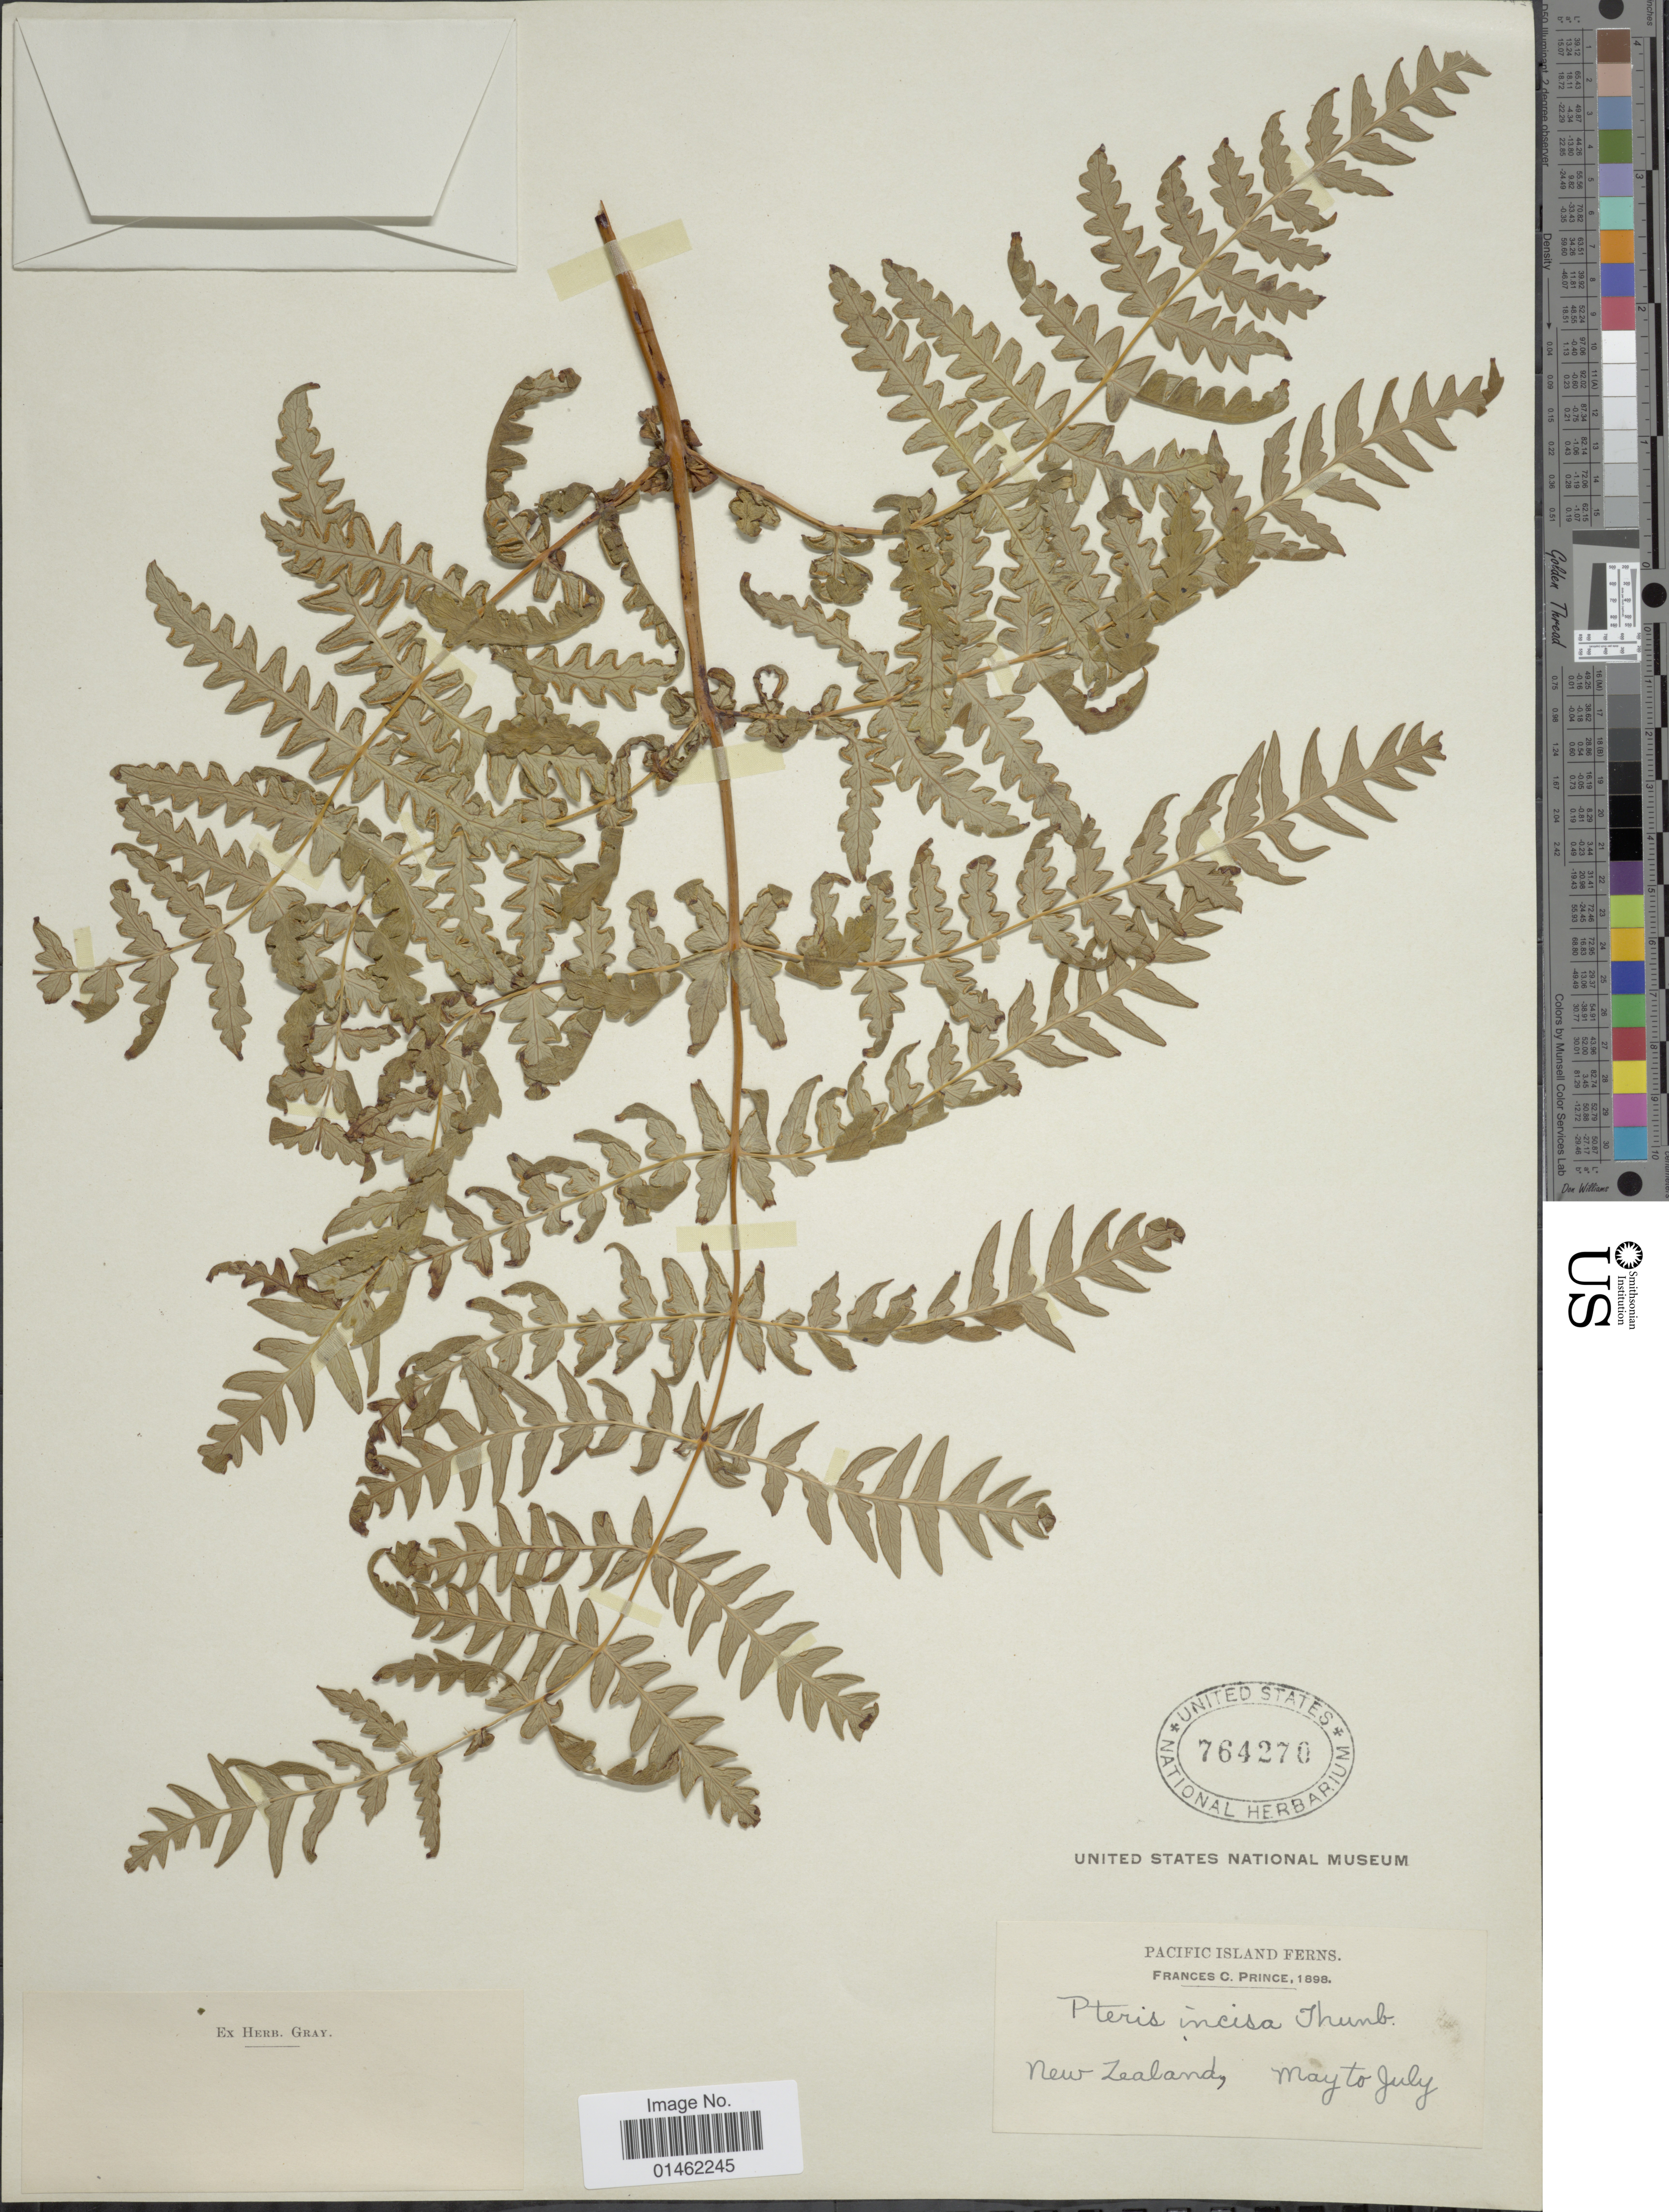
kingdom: Plantae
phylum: Tracheophyta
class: Polypodiopsida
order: Polypodiales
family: Dennstaedtiaceae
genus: Histiopteris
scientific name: Histiopteris incisa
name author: (Thunb.) J. Sm.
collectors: F. Prince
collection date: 1898-05/1898-07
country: New Zealand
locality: Pacific Island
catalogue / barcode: US 764270